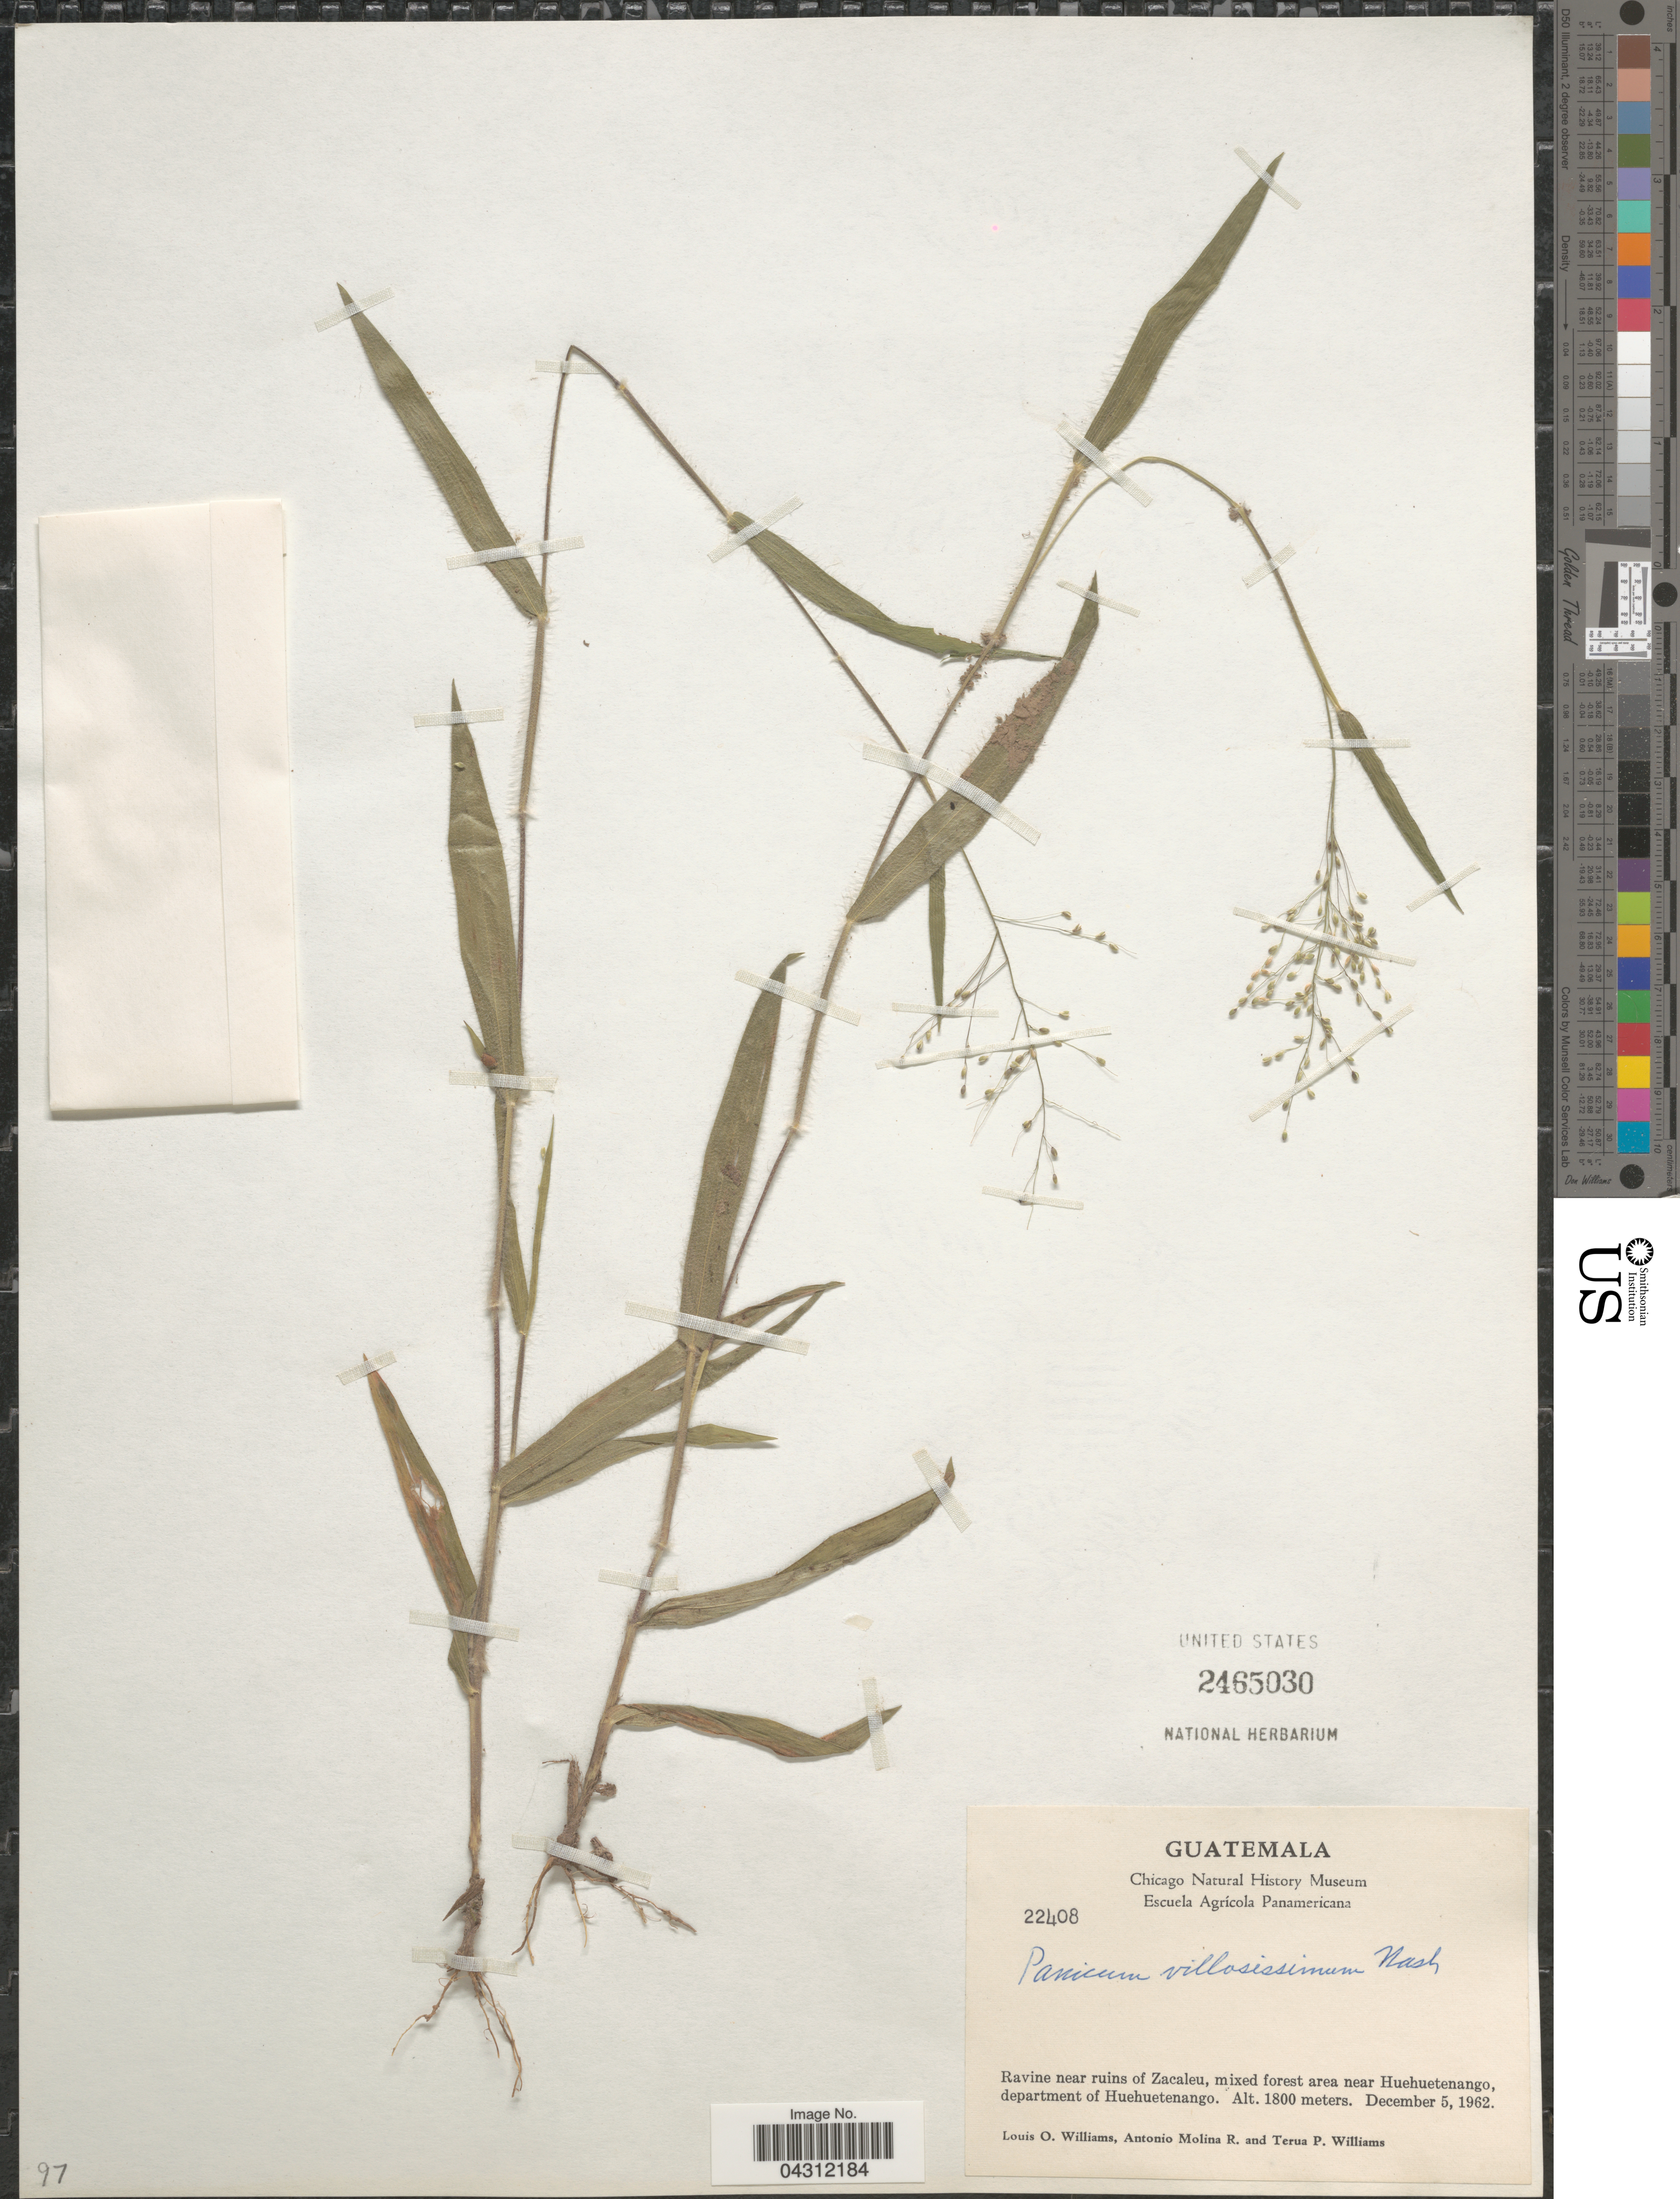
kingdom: Plantae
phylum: Tracheophyta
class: Liliopsida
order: Poales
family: Poaceae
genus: Dichanthelium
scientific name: Dichanthelium acuminatum var. acuminatum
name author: (Sw.) Gould & C.A. Clark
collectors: L. O. Williams, A. Molina R. & T. P. Williams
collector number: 22408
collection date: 1962-12-05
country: Guatemala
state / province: Huehuetenango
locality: Ravine near ruins of Zacaleu, mixed forest area near Huehuetenango, department of Huehuetenango.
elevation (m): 1800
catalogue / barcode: US 2465030